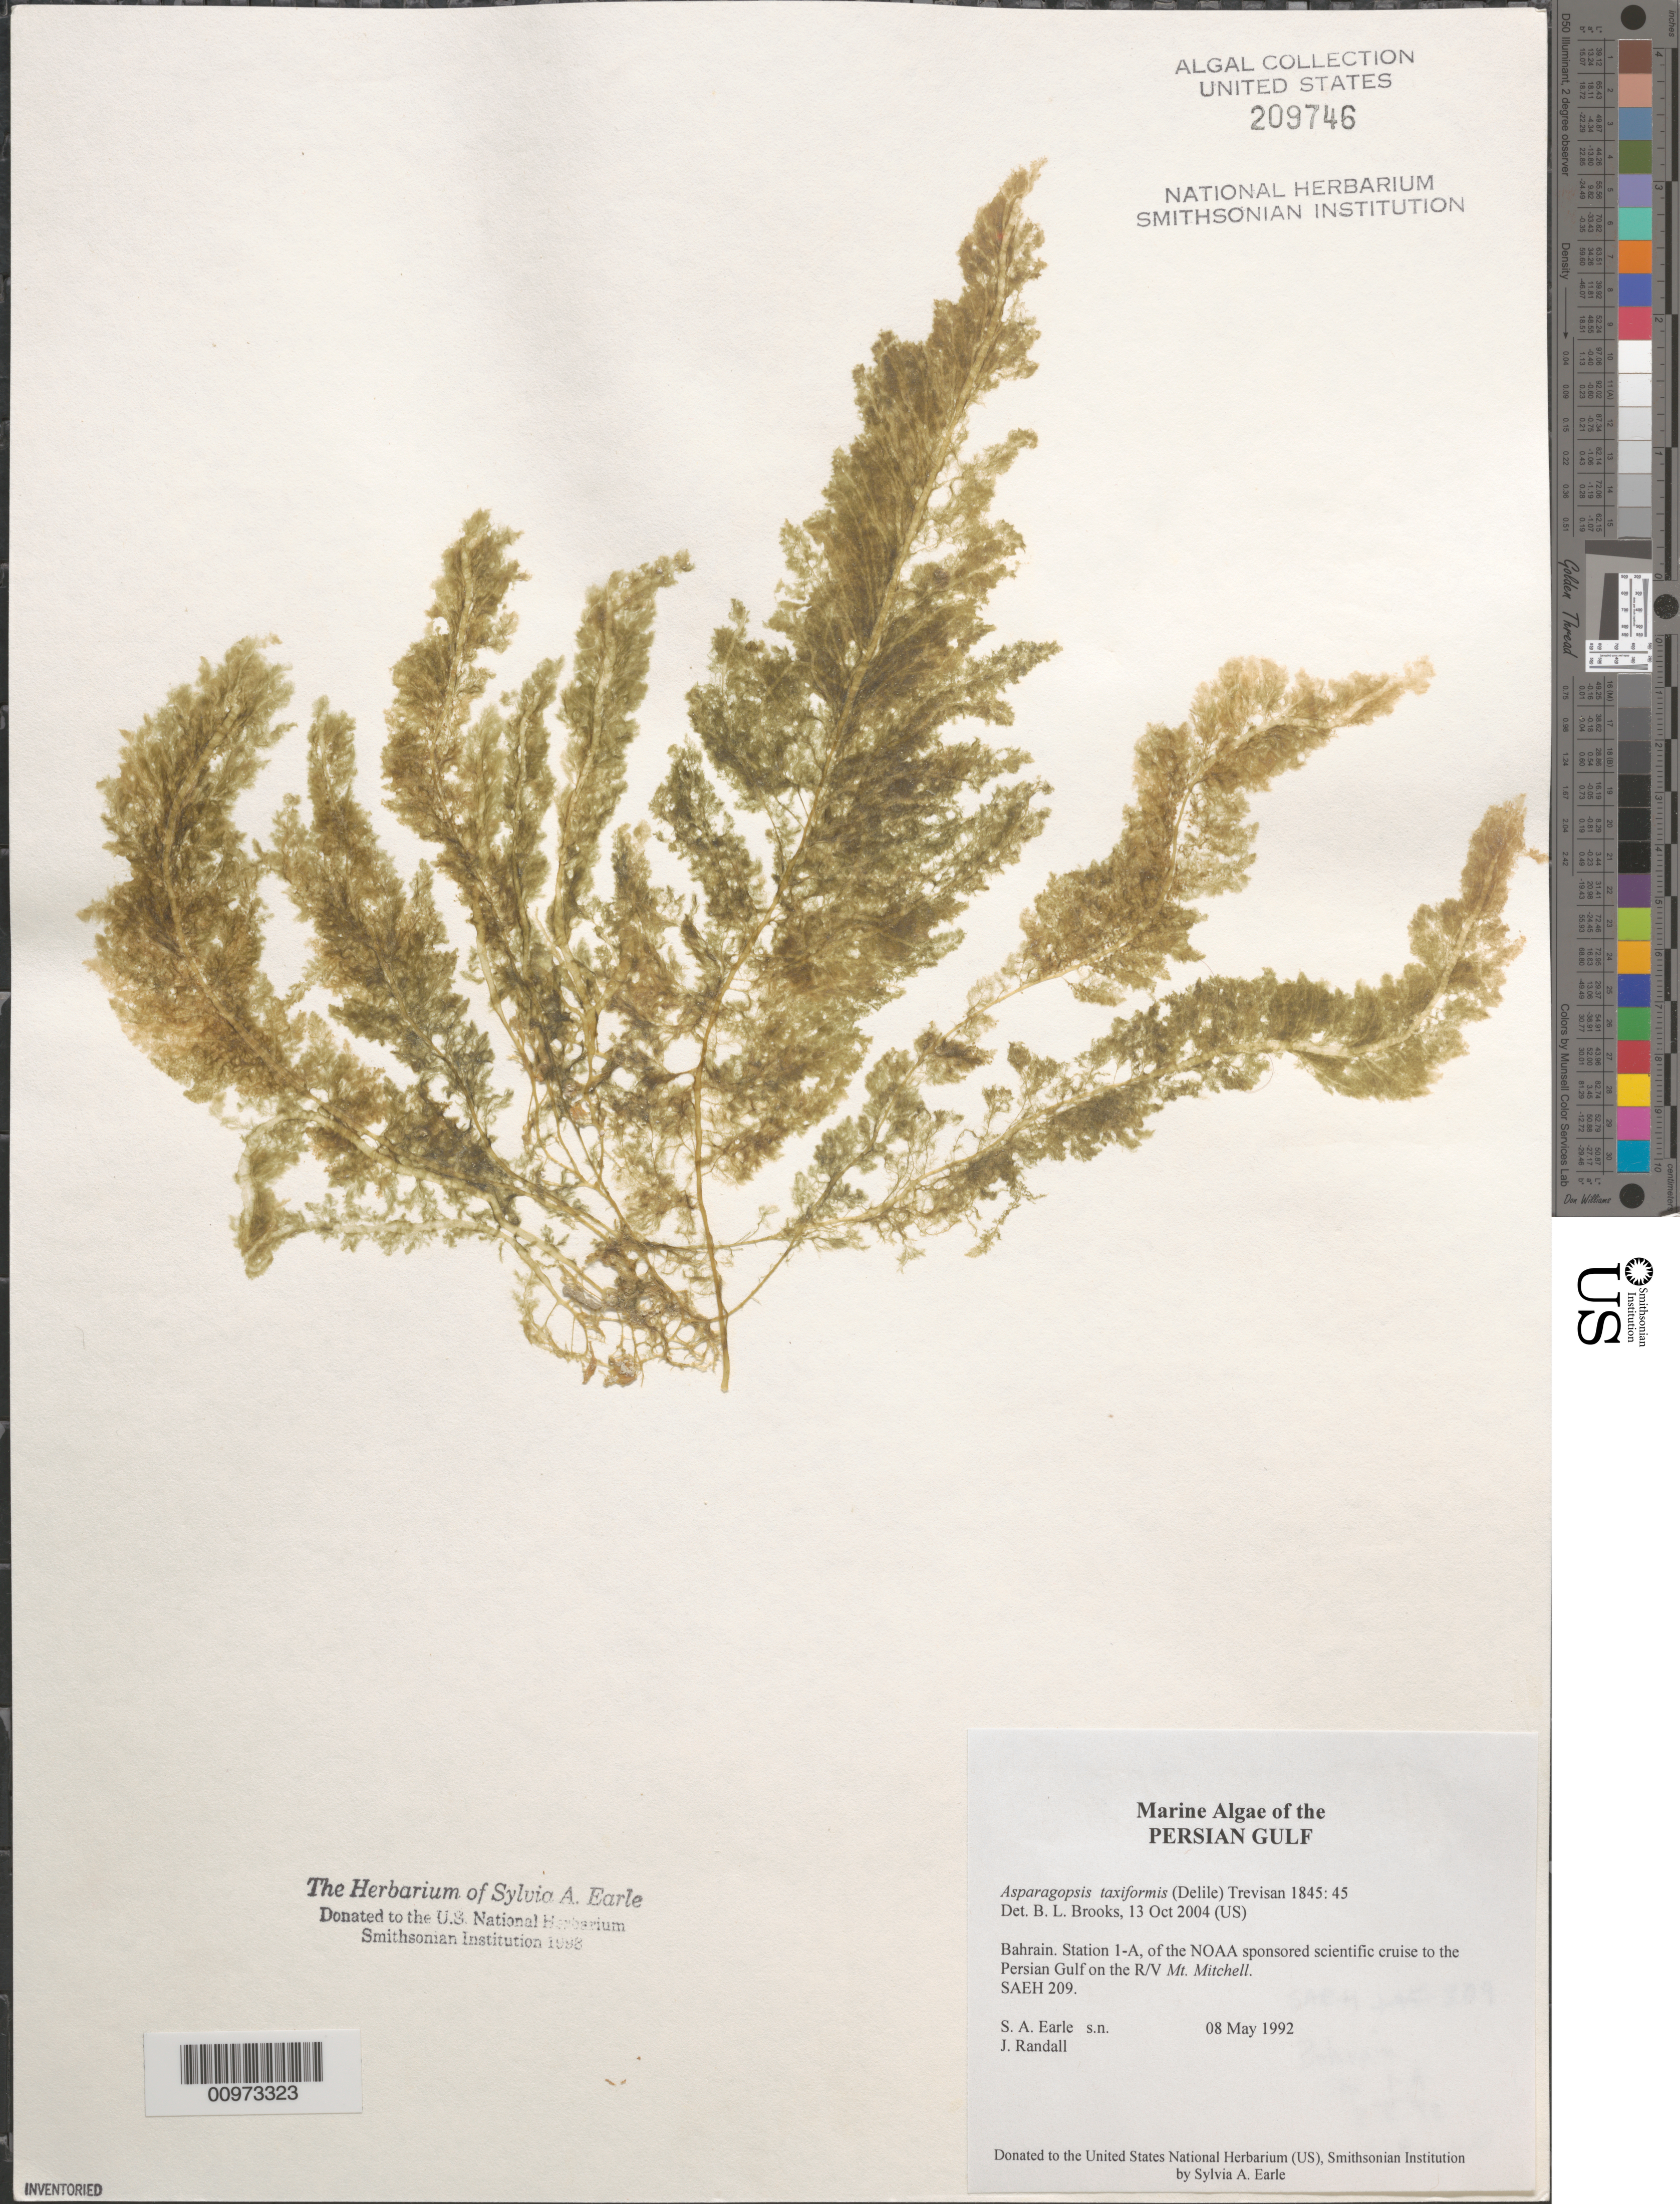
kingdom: Plantae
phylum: Rhodophyta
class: Florideophyceae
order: Bonnemaisoniales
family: Bonnemaisoniaceae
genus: Asparagopsis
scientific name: Asparagopsis taxiformis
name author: (Delile) Trevis.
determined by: Brooks, B. L., (BOT), Smithsonian Institution - National Museum of Natural History (UNITED STATES)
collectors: S. A. Earle & J. Randall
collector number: SAEH 209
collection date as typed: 08 May 1992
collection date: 1992-05-08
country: Bahrain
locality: Persian Gulf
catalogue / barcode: US 209746